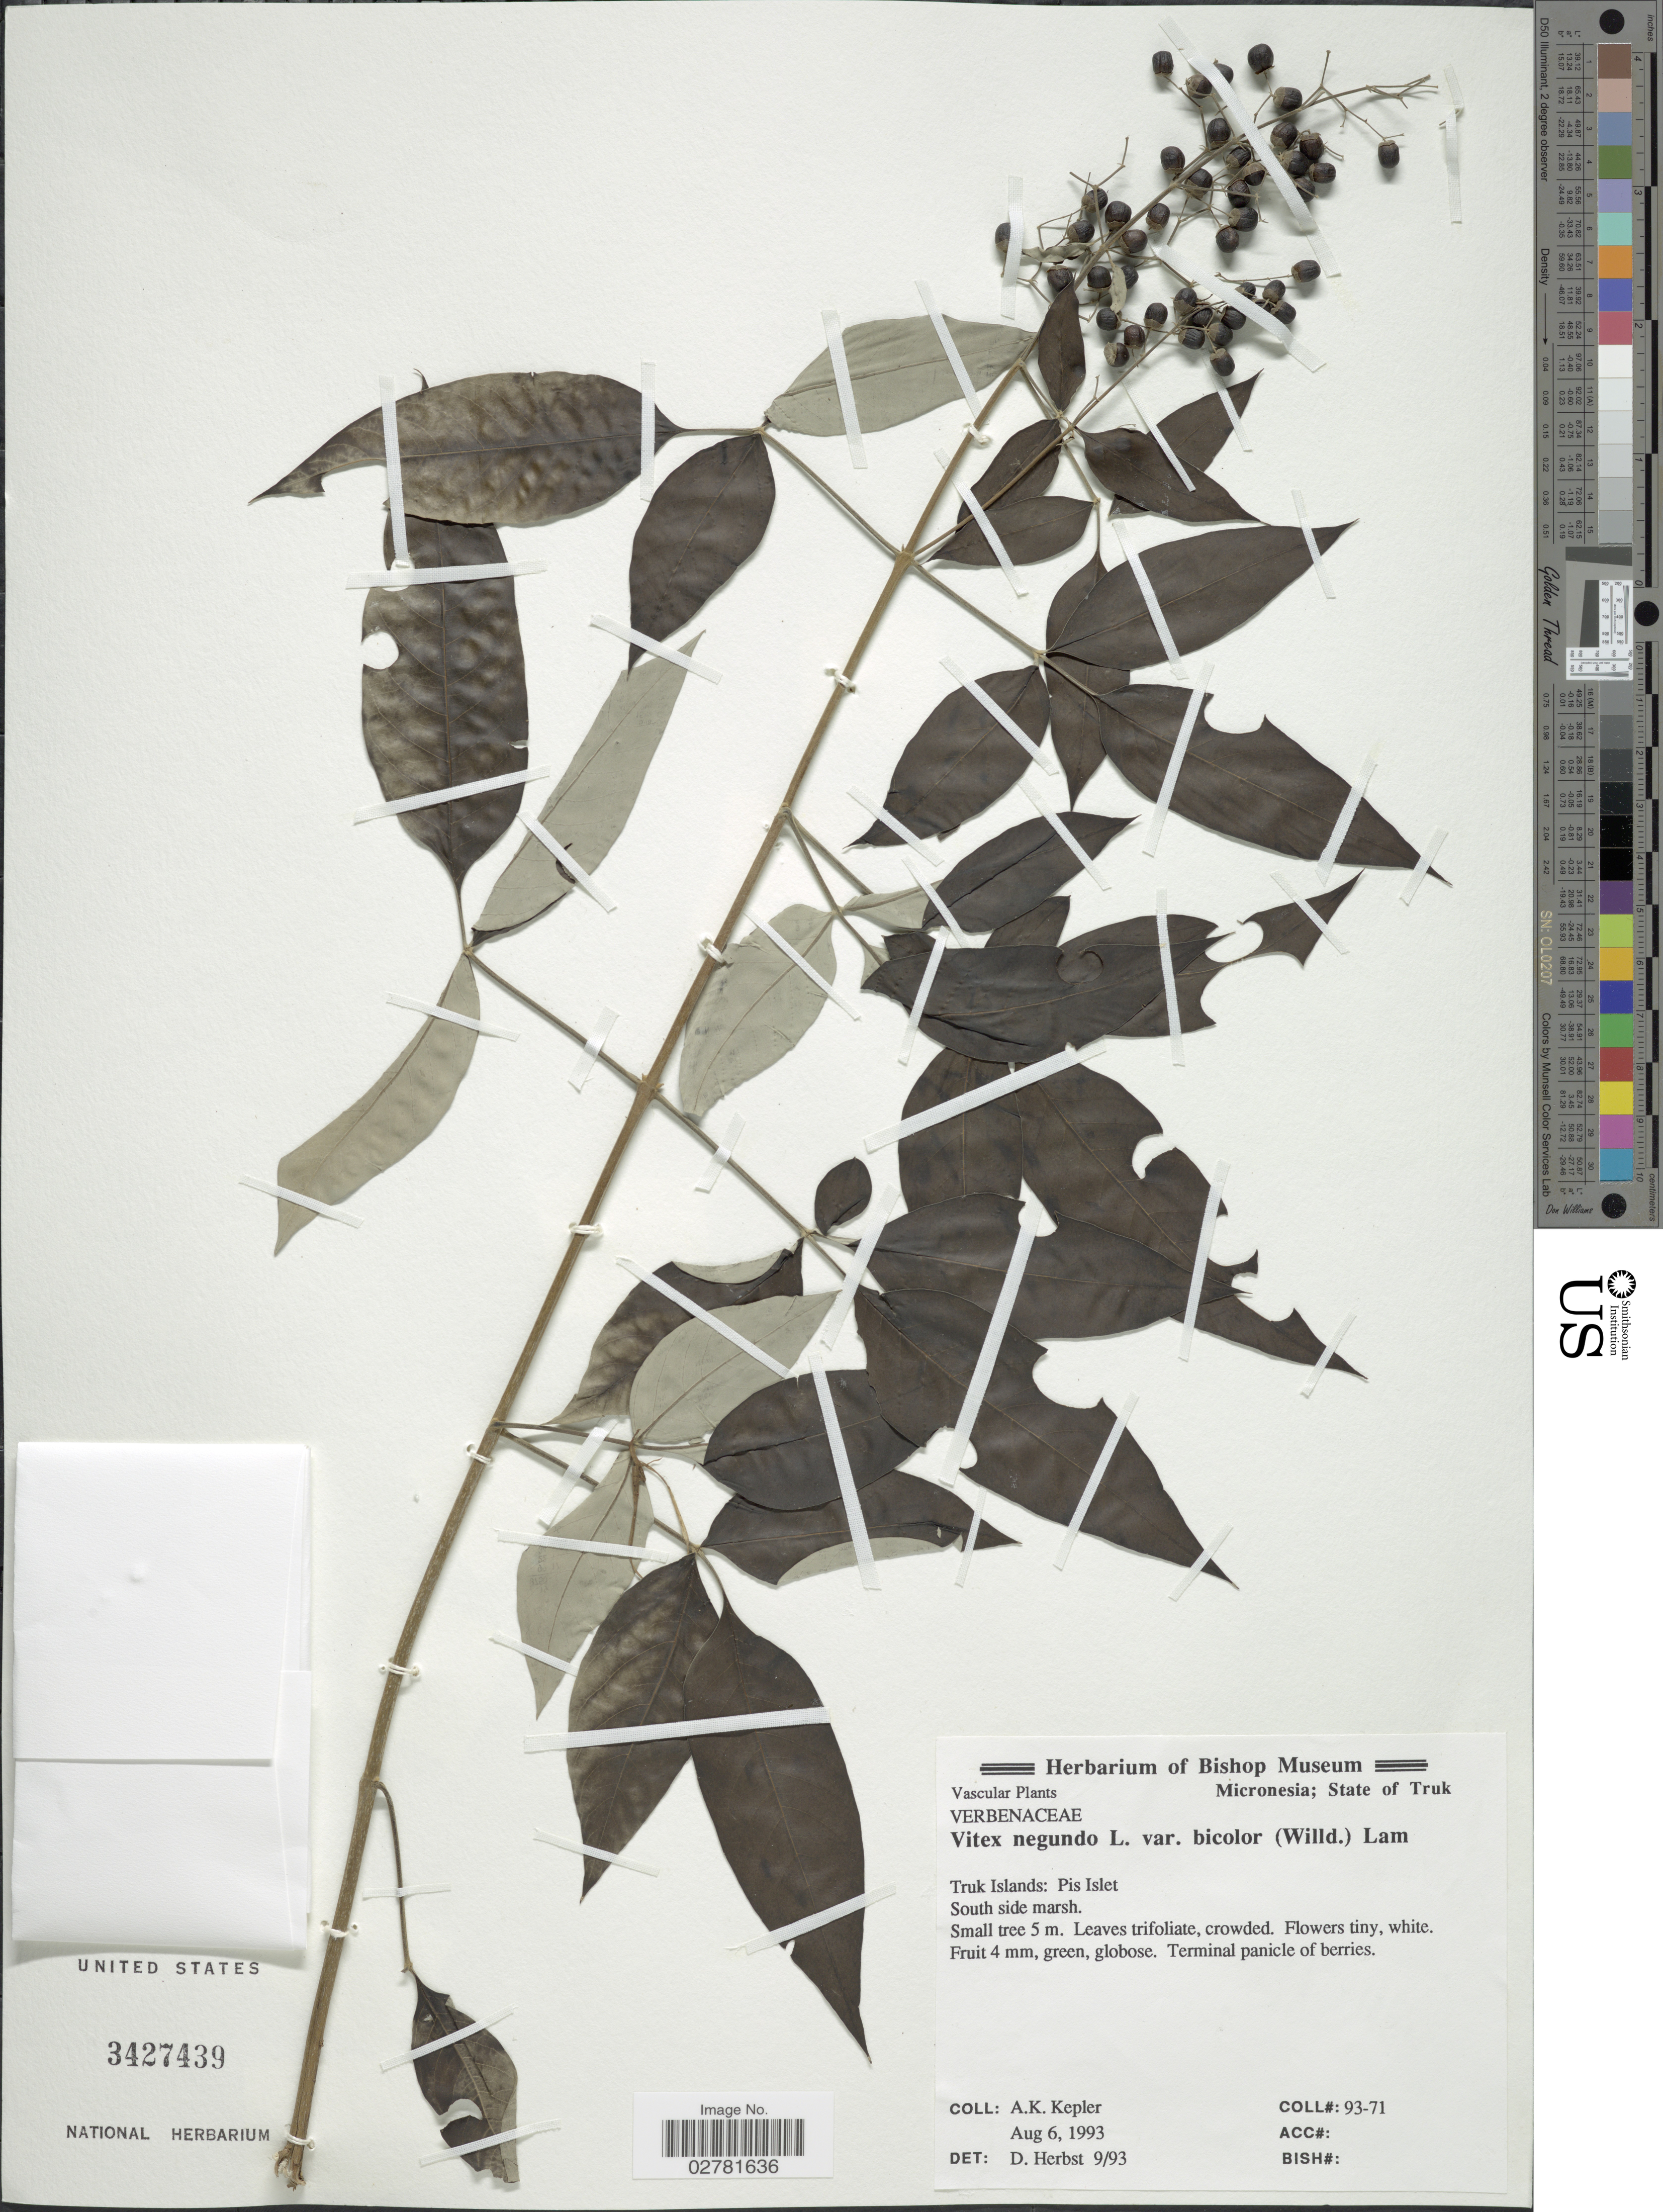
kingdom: Plantae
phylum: Tracheophyta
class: Magnoliopsida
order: Lamiales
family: Lamiaceae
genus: Vitex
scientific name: Vitex negundo var. bicolor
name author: (Willd.) H.J. Lam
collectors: A. K. Kepler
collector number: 93-71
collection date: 1993-08-06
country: Micronesia, Federated States of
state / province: Truk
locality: Truk Islands: Pis Islet.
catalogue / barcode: US 3427439